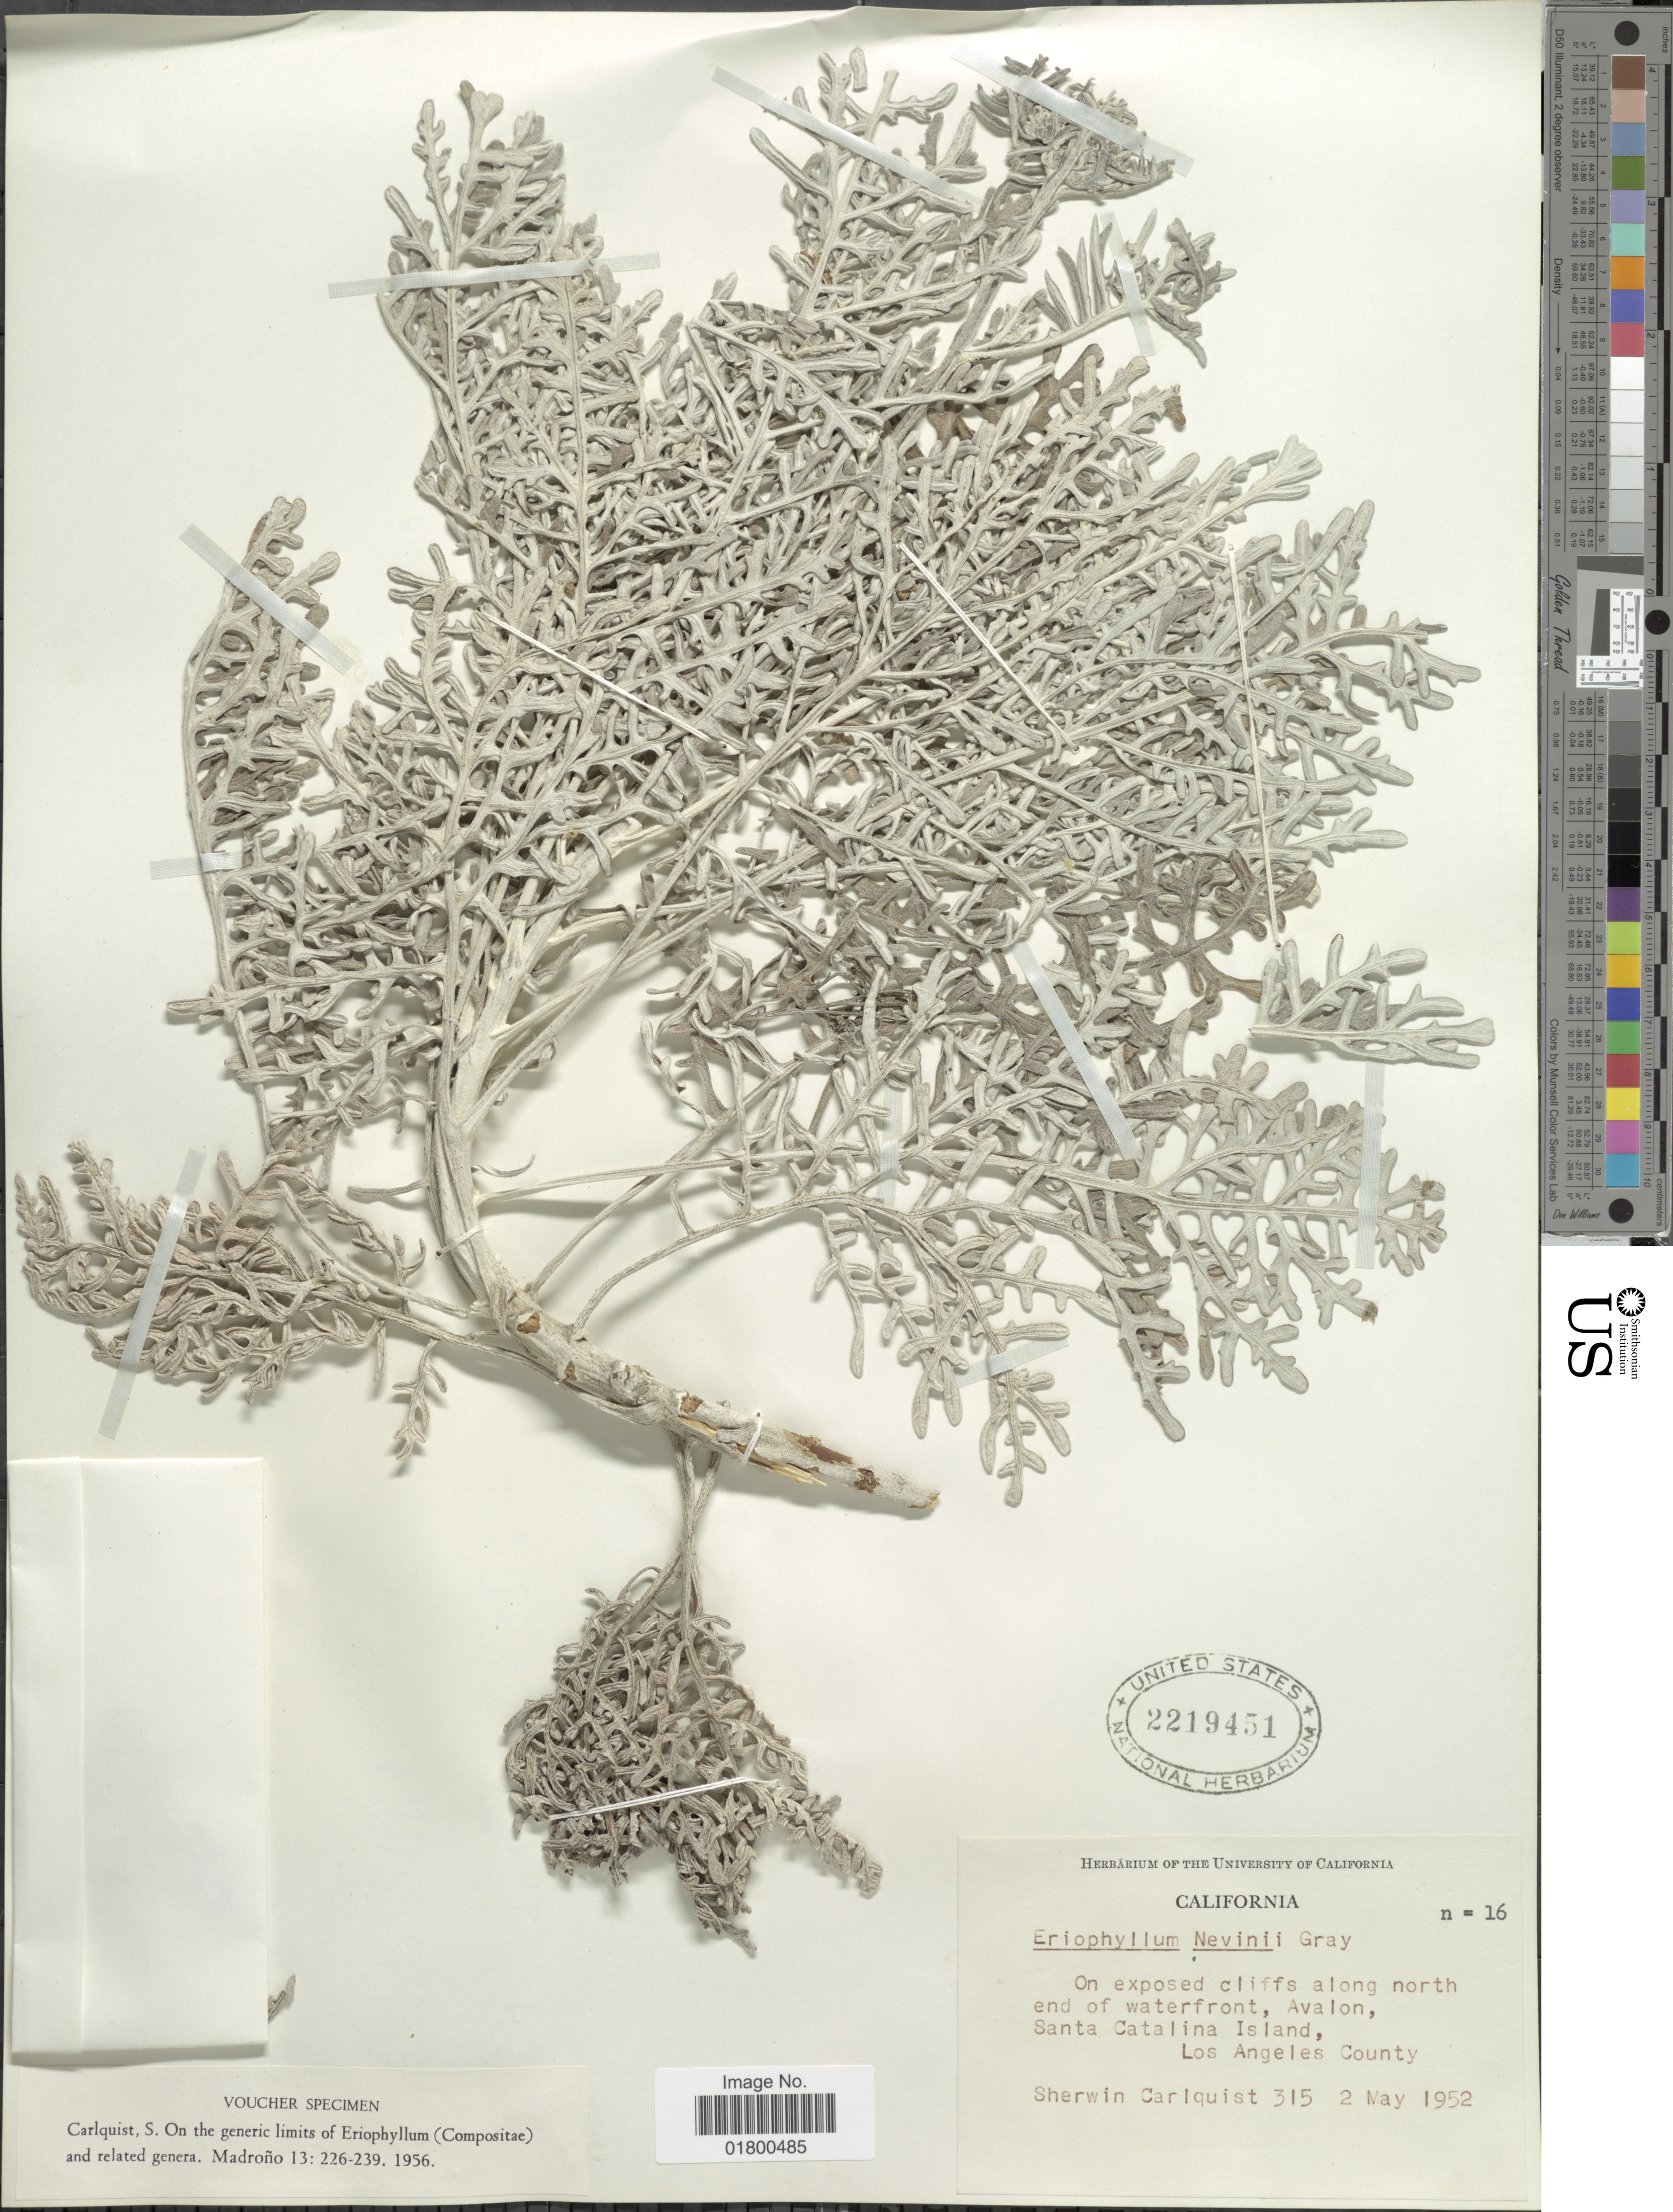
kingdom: Plantae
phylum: Tracheophyta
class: Magnoliopsida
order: Asterales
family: Asteraceae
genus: Eriophyllum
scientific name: Eriophyllum nevinii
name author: A. Gray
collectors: S. Carlquist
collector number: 315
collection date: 1952-05-02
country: United States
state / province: California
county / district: Los Angeles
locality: On exposed cliffs along north end of waterfront, Avalon, Santa Catalina Island, Los Angeles County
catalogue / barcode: US 2219451